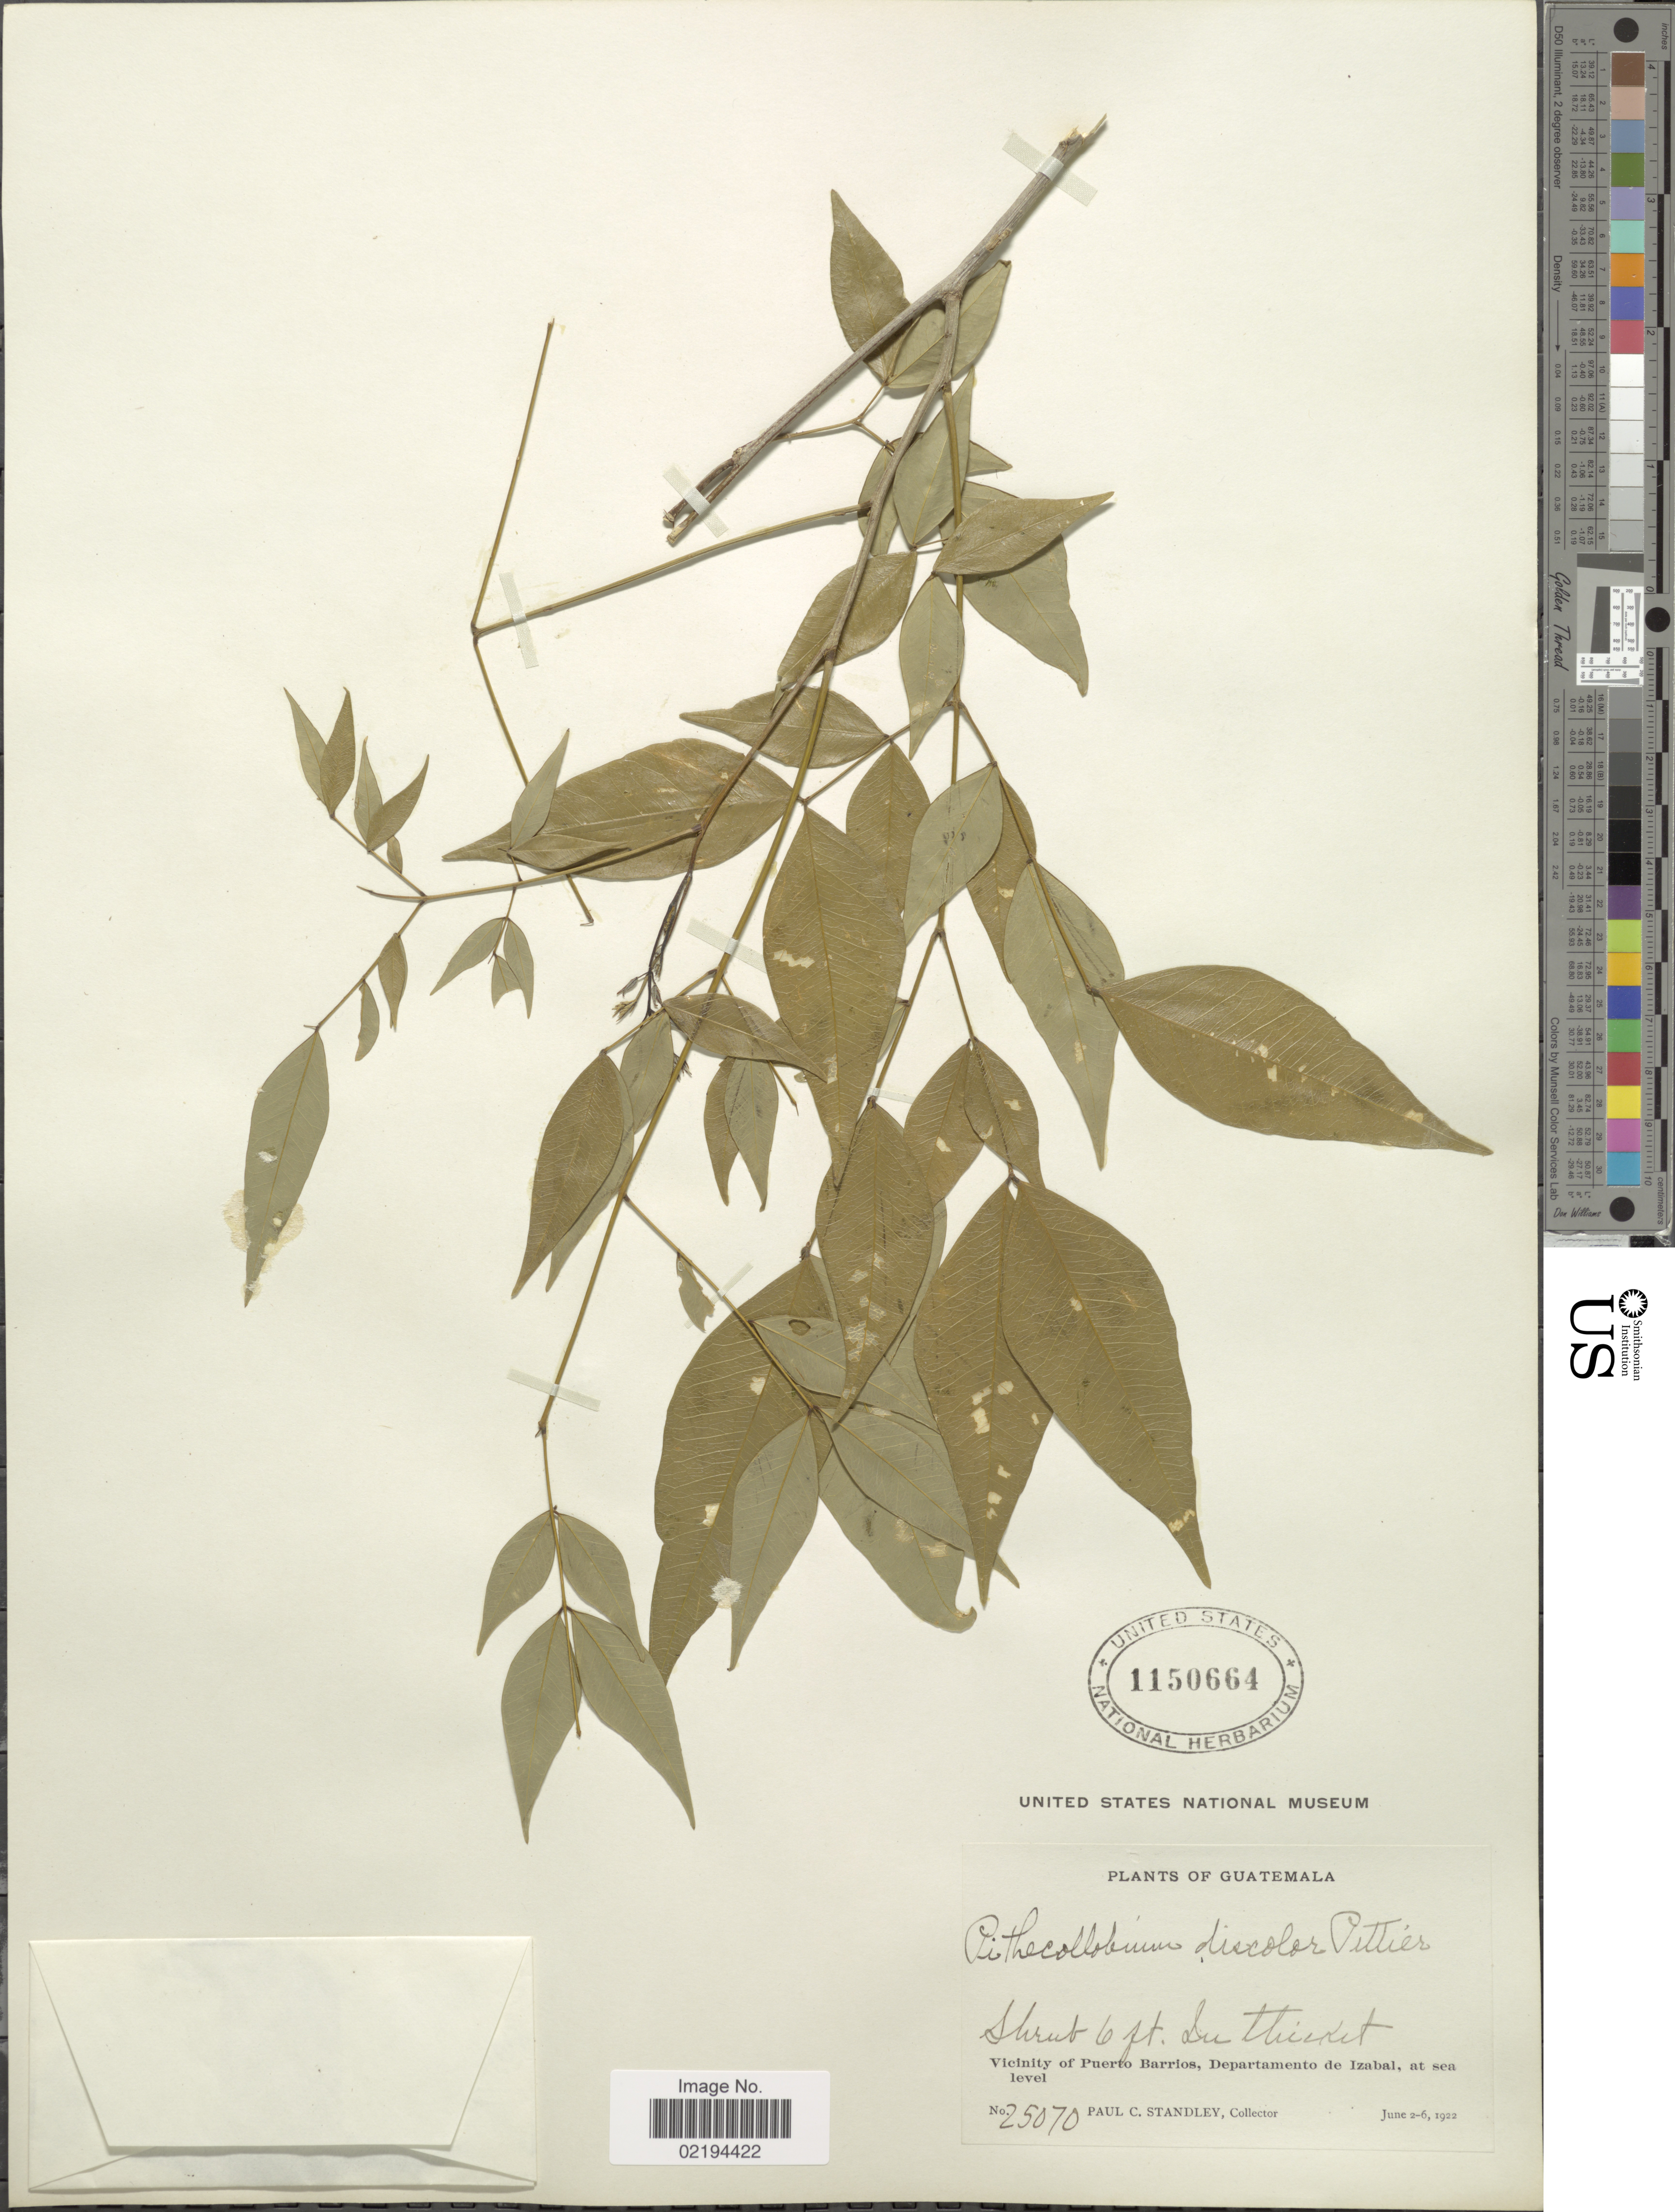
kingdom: Plantae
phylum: Tracheophyta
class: Magnoliopsida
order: Fabales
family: Fabaceae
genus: Pseudalbizzia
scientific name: Pseudalbizzia adinocephala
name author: (Donn. Sm.) Koenen & Duno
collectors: P. C. Standley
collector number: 25070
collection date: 1922-06-02/1922-06-06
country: Guatemala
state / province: Izabal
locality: Vicinity of Puerto Barrios.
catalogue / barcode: US 1150664